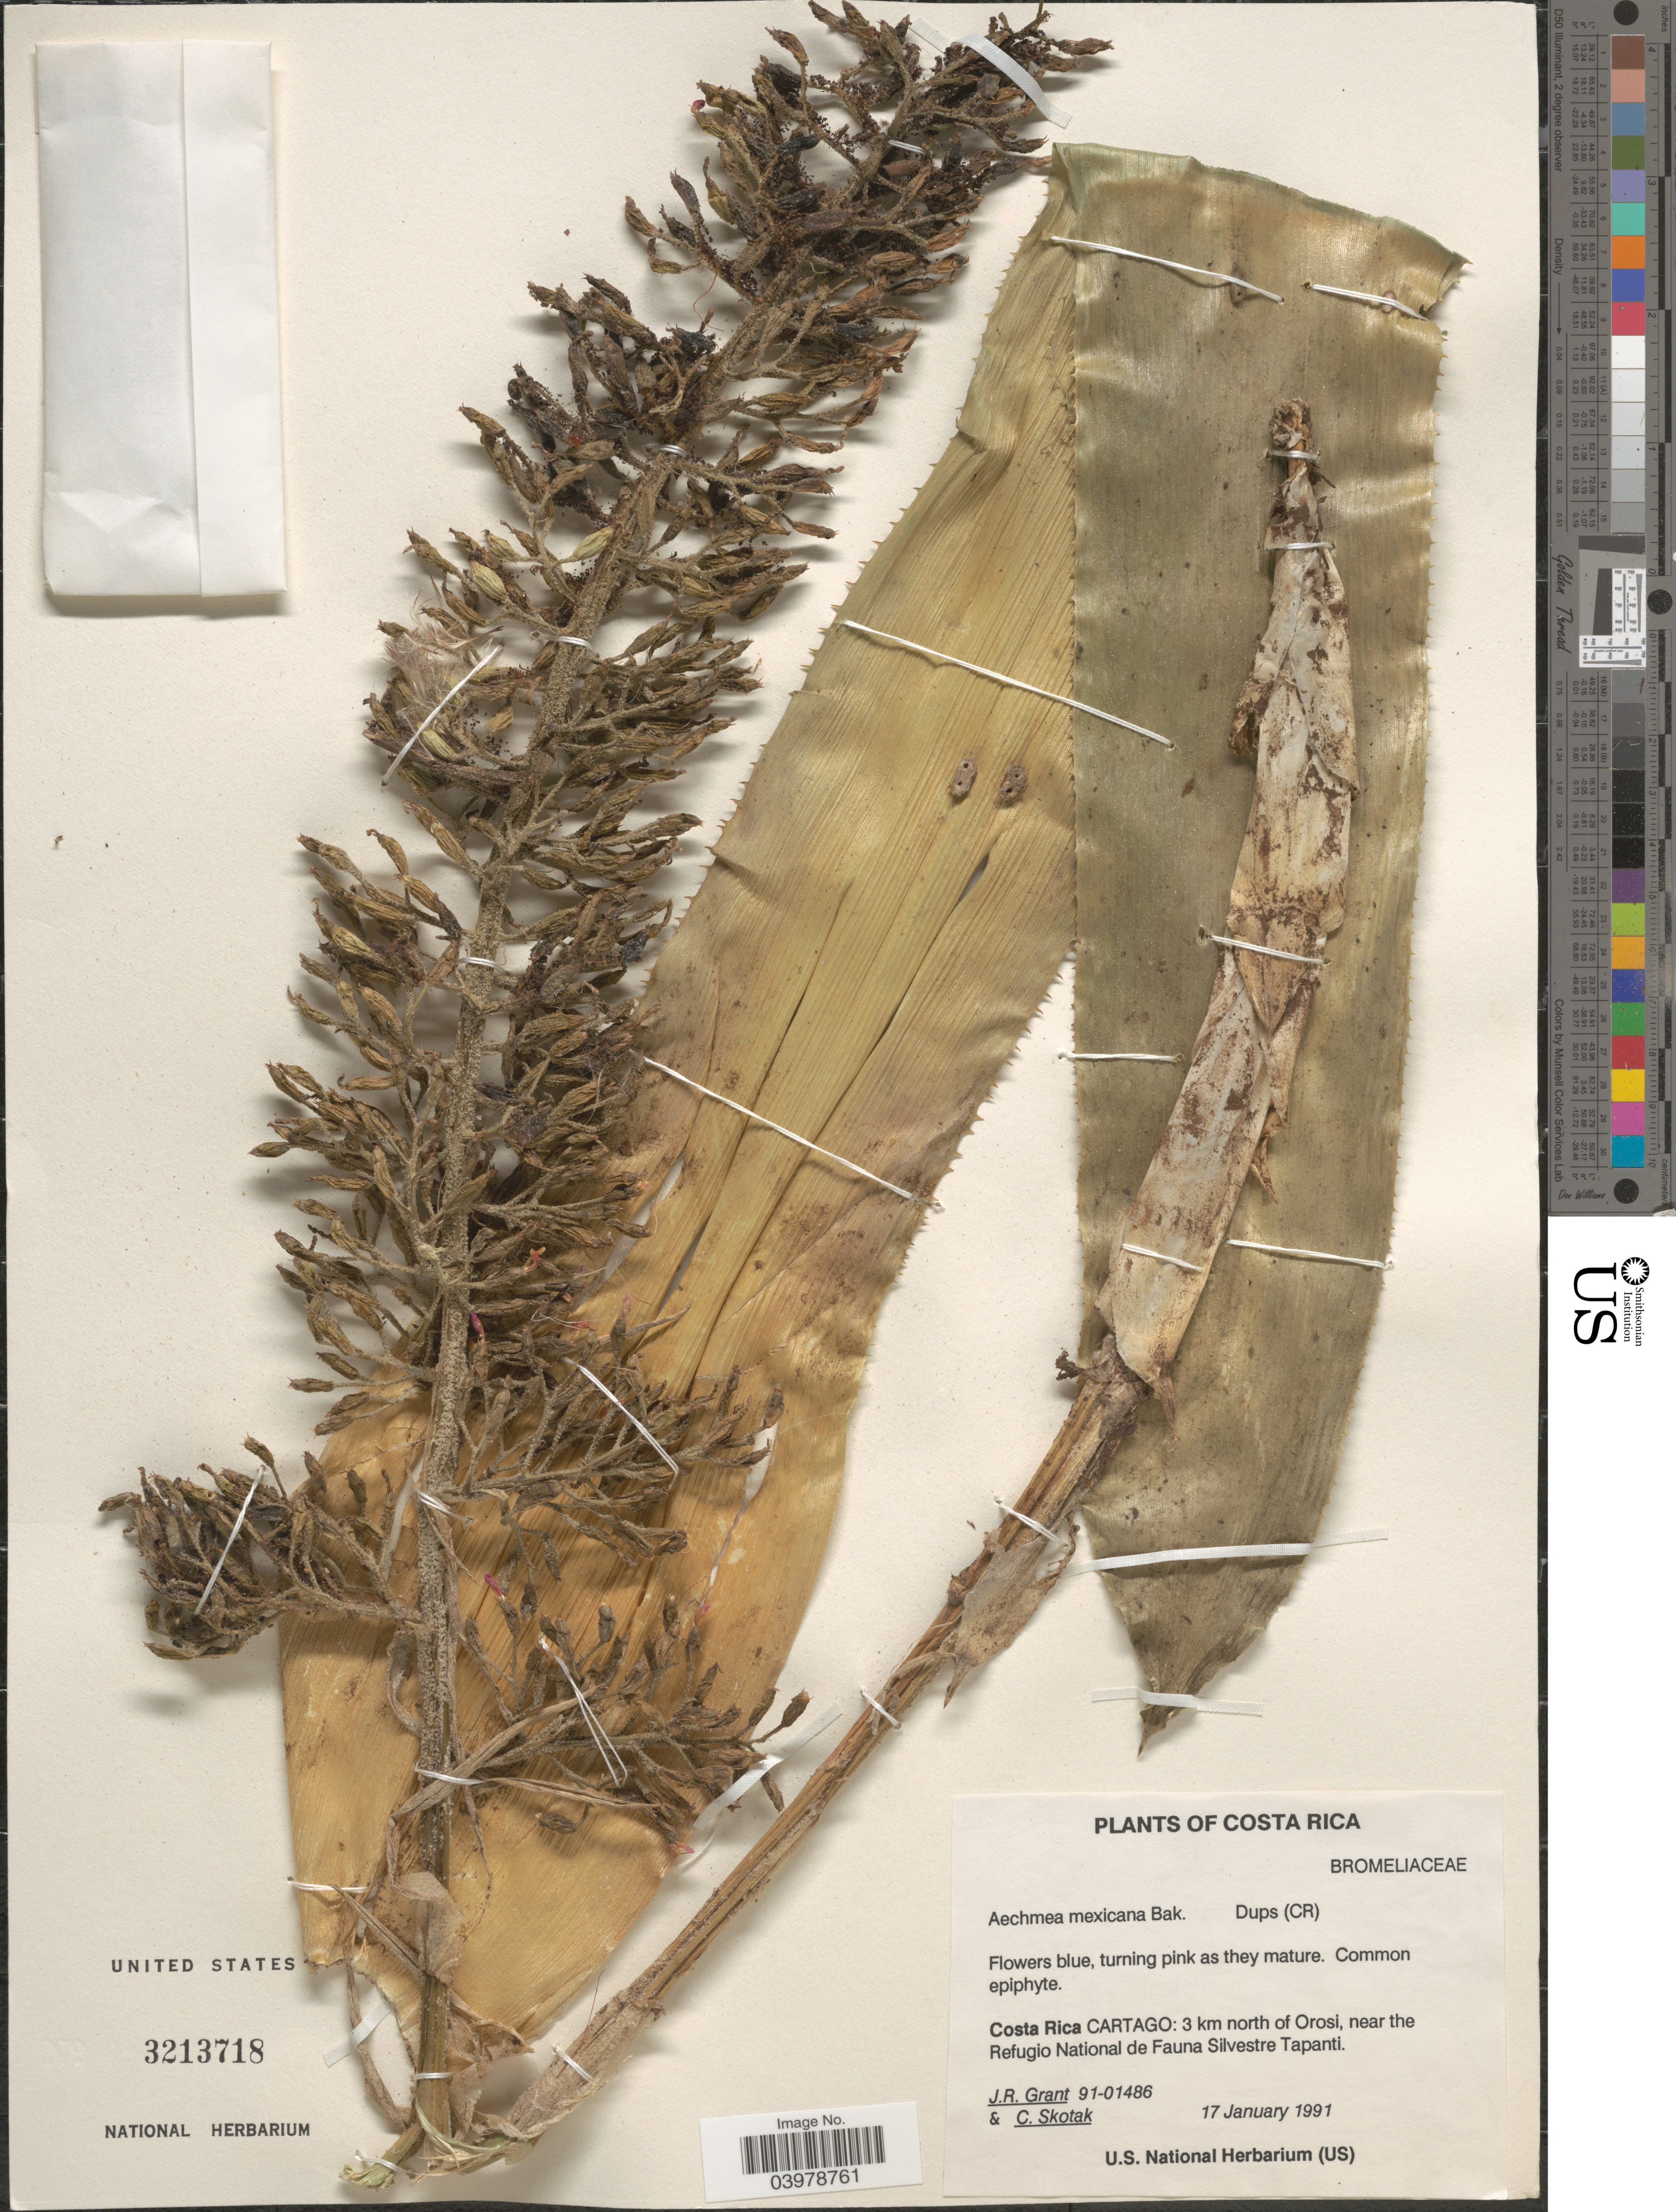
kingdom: Plantae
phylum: Tracheophyta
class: Liliopsida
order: Poales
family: Bromeliaceae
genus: Aechmea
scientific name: Aechmea mexicana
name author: Baker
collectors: J. Grant & C. Skotak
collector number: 91-01486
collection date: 1991-01-17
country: Costa Rica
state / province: Cartago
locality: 3 km north of Orosi, near the Refugio National de Fauna Silvestre Tapanti.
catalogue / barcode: US 3213718